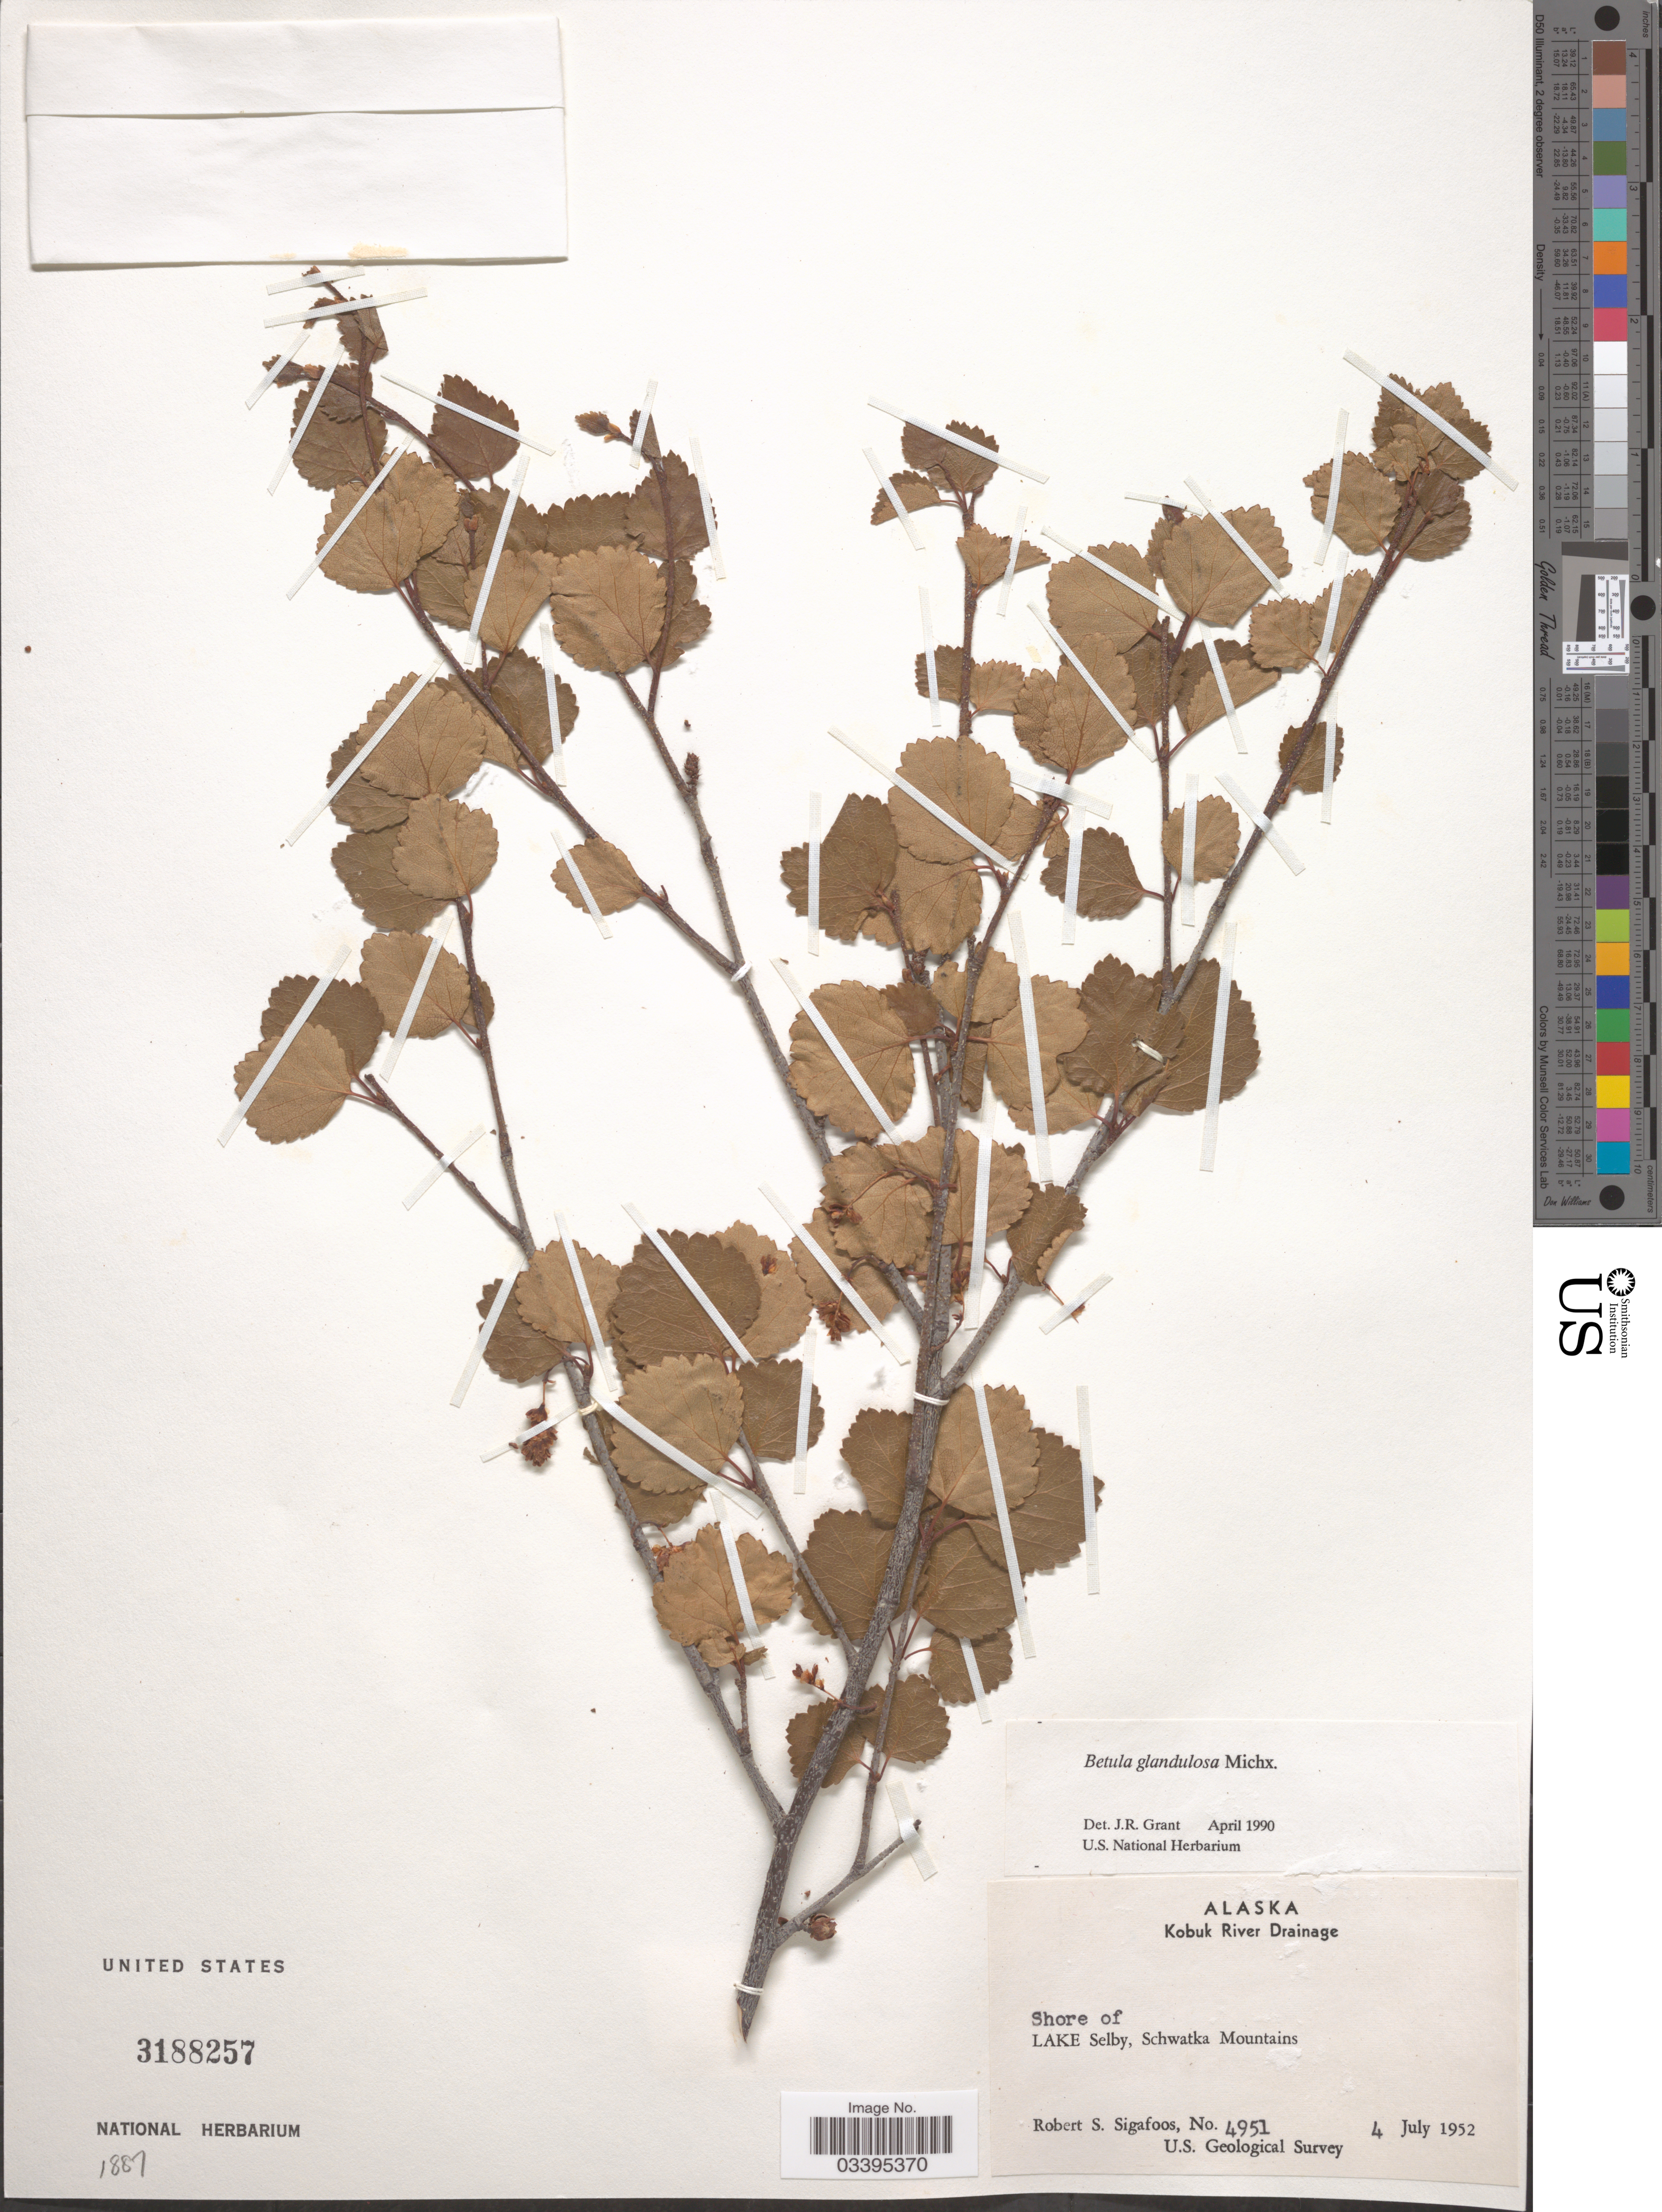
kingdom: Plantae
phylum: Tracheophyta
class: Magnoliopsida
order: Fagales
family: Betulaceae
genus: Betula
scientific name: Betula glandulosa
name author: Michx.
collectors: R. Sigafoos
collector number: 4951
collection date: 1952-07-04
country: United States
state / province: Alaska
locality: Kobuk River Drainage. Shore of Lake Selby, Schwatka Mountains.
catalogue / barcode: US 3188257